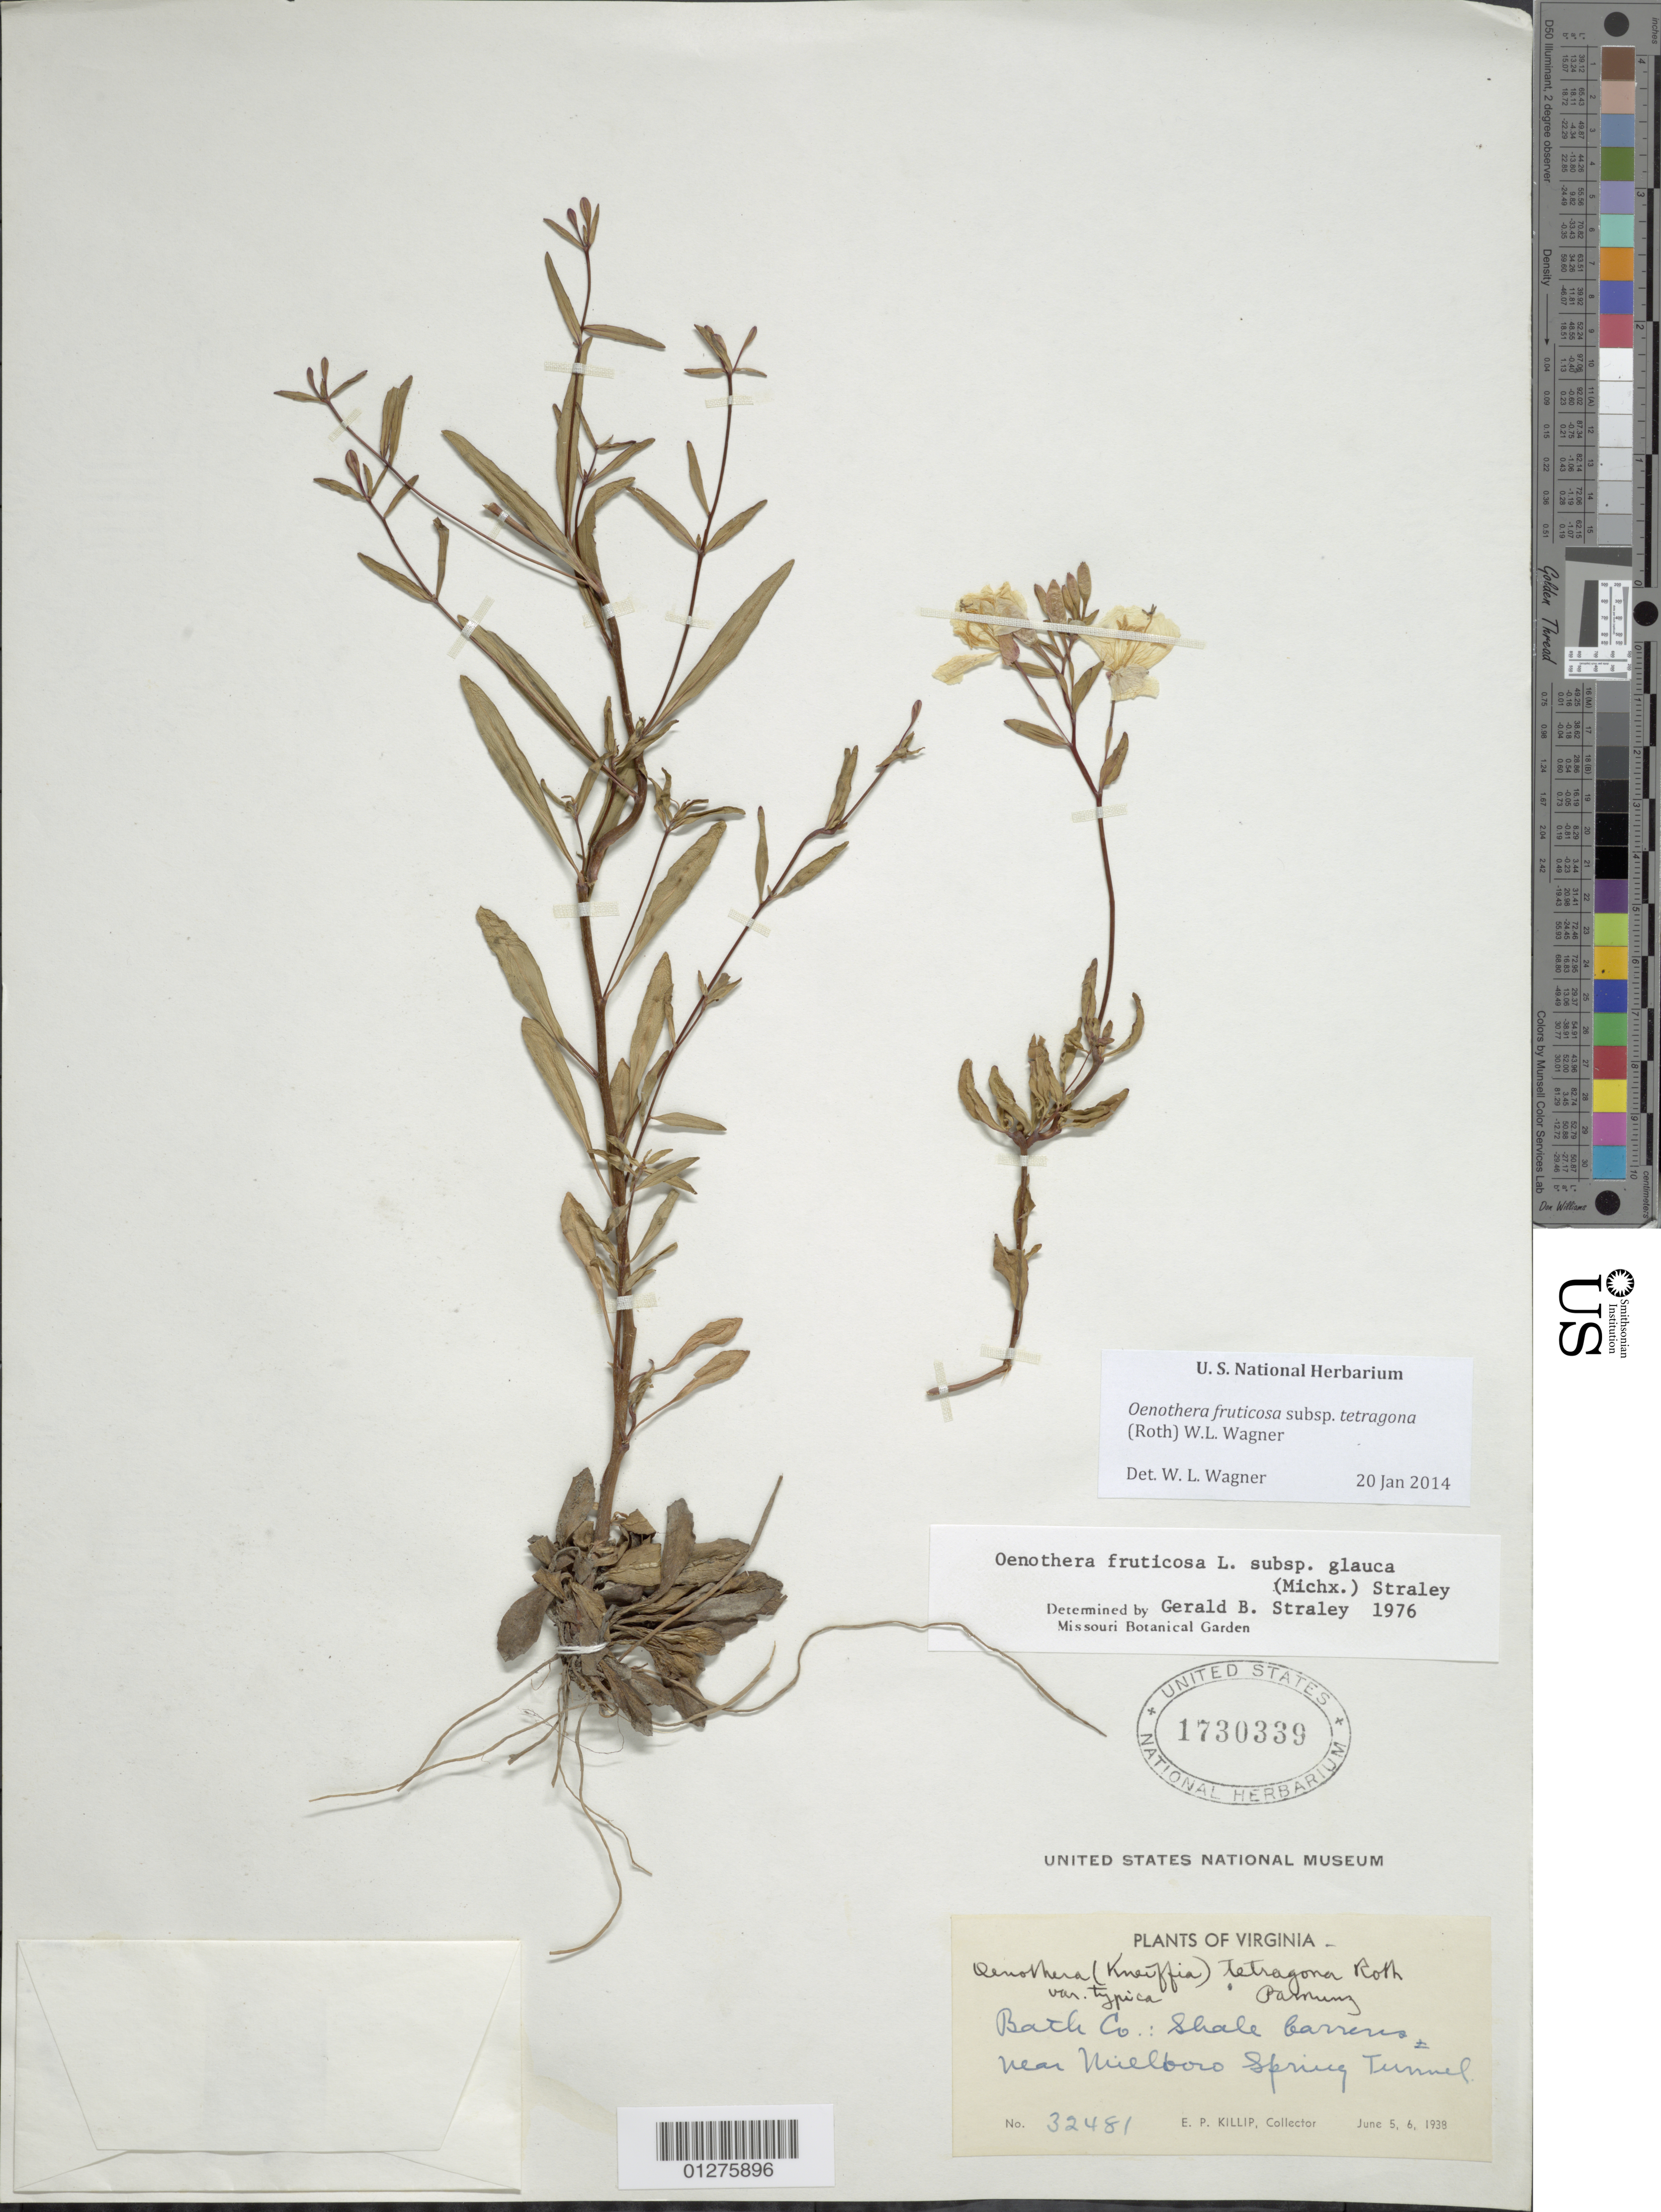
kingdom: Plantae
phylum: Tracheophyta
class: Magnoliopsida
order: Myrtales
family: Onagraceae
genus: Oenothera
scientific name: Oenothera fruticosa subsp. tetragona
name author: (Roth) W.L. Wagner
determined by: Wagner, W. L., (BOT), Smithsonian Institution - National Museum of Natural History (UNITED STATES)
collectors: E. P. Killip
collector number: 32481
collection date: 1938-06-05,1938-06-06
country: United States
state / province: Virginia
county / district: Bath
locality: Near Millboro Spring Tunnel.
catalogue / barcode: US 1730339